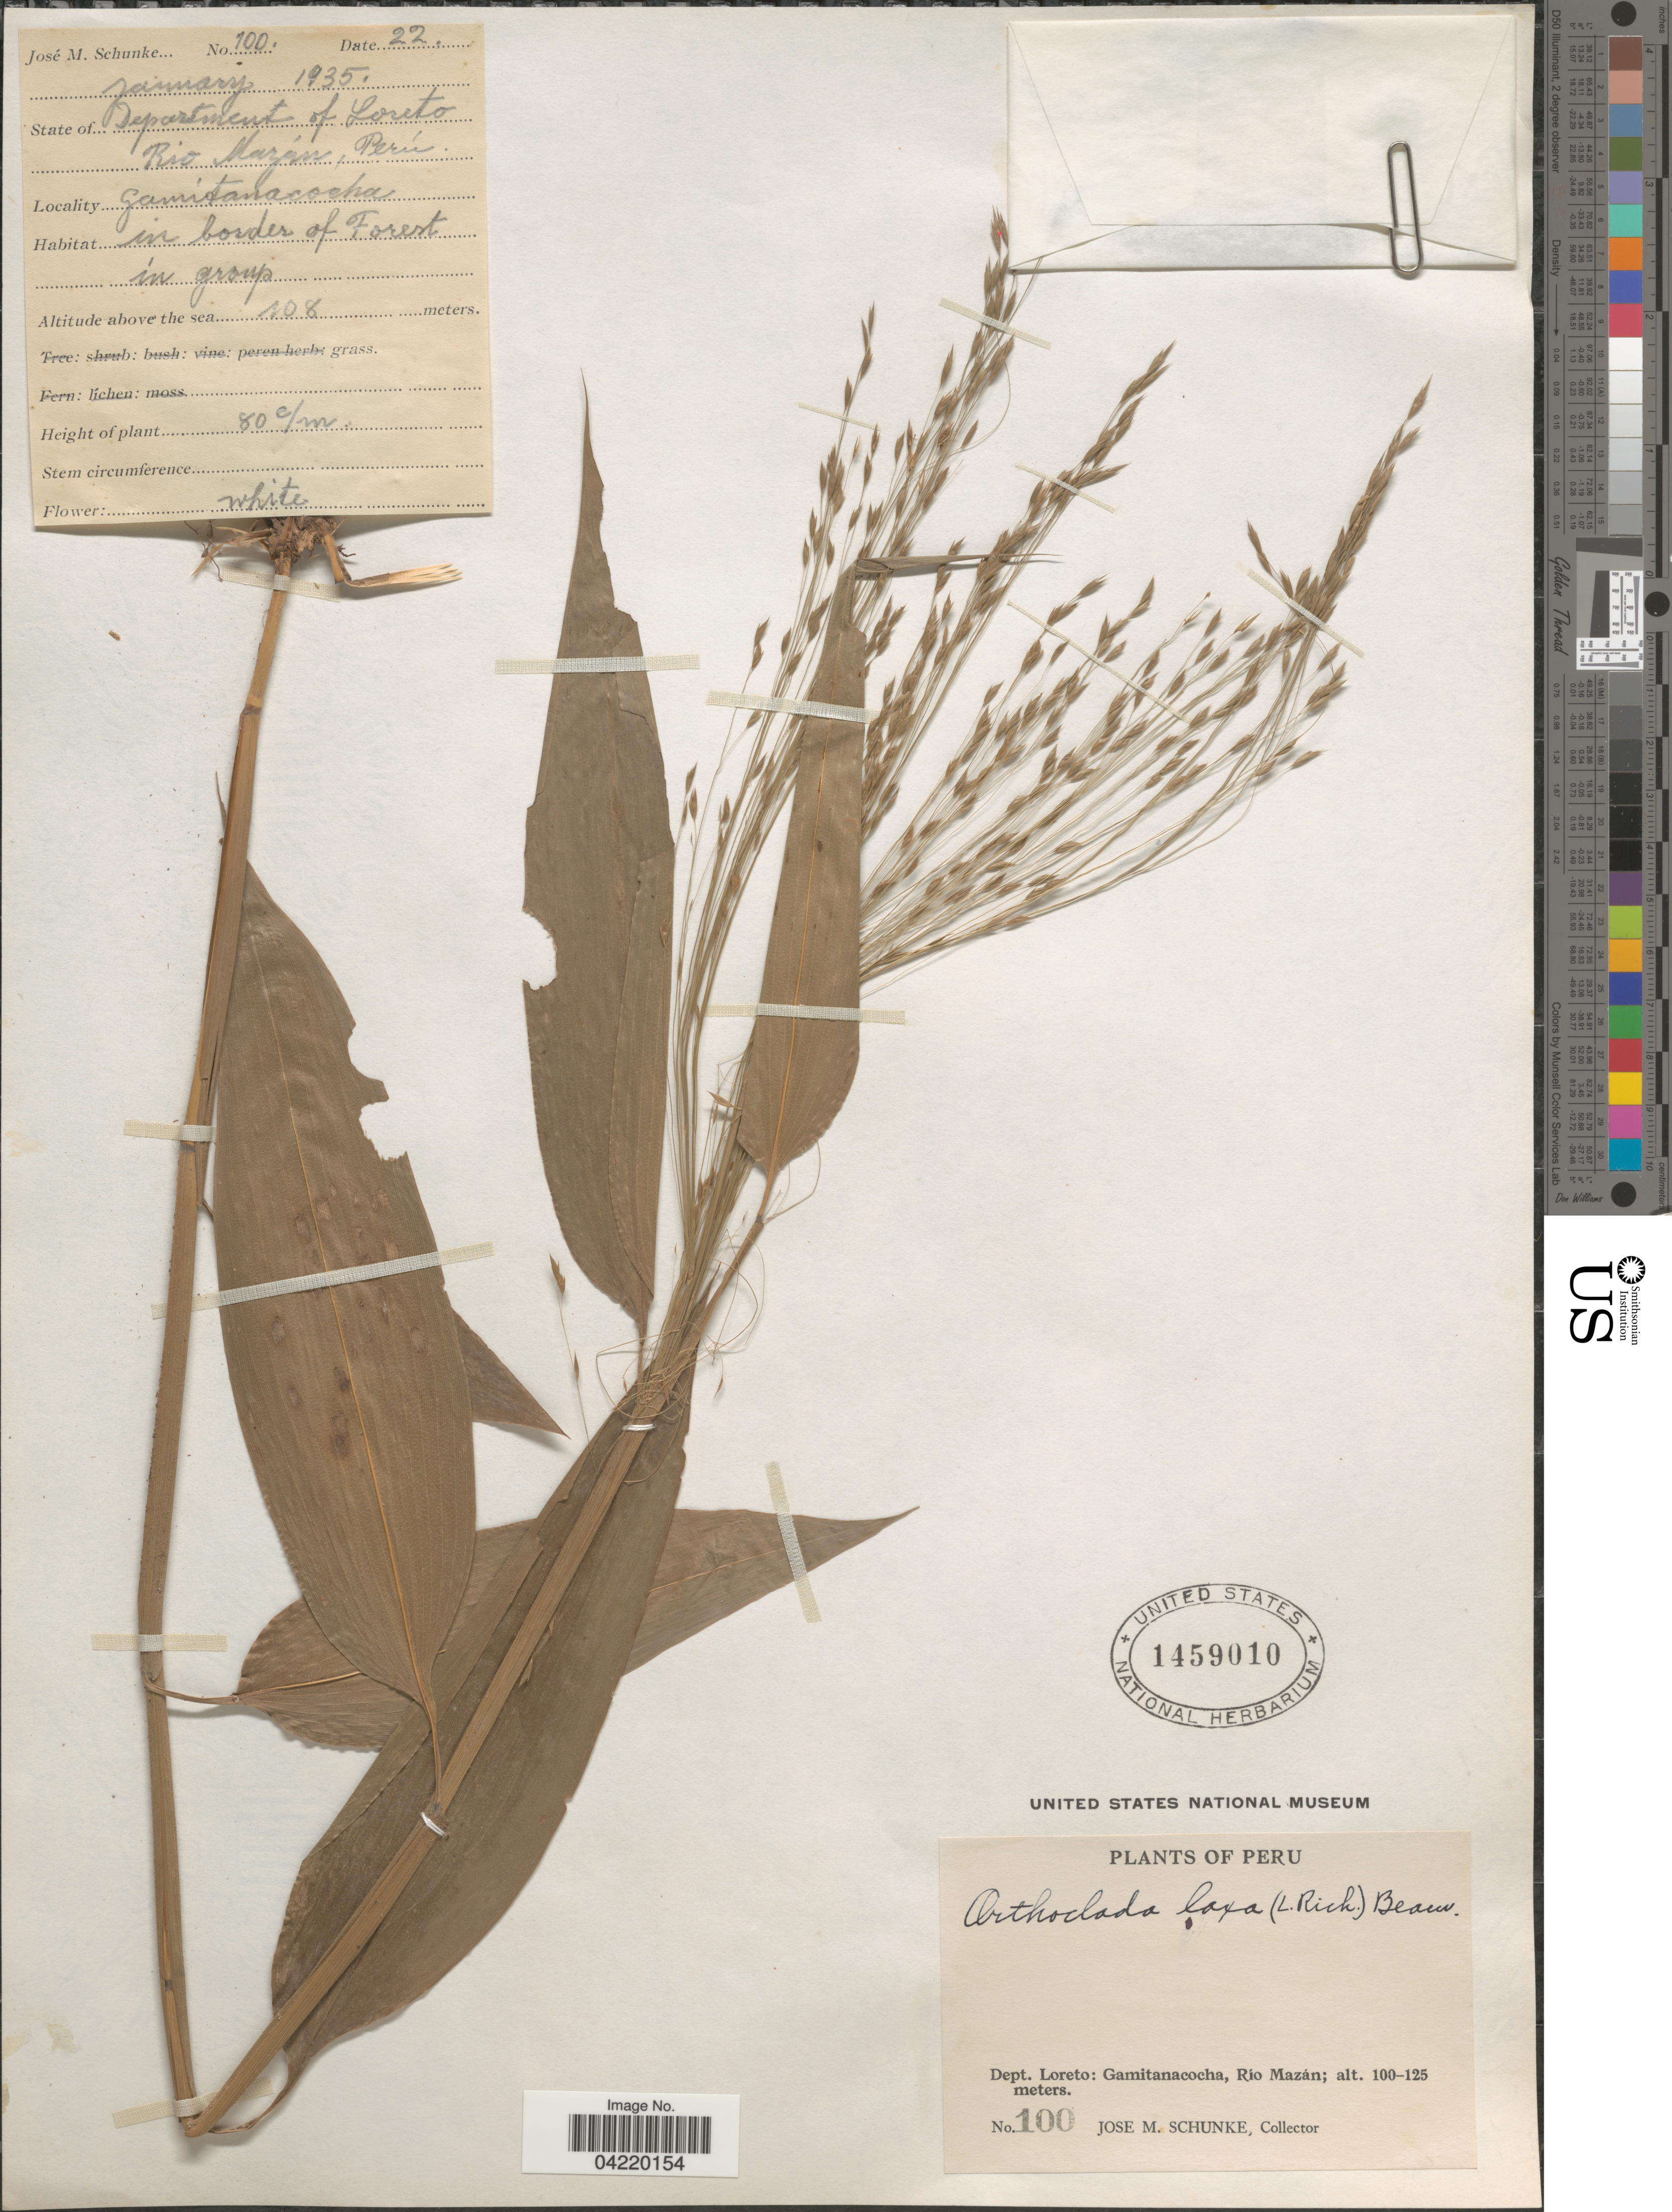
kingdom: Plantae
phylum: Tracheophyta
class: Liliopsida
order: Poales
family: Poaceae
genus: Orthoclada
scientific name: Orthoclada laxa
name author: P. Beauv.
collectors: J. M. Schunke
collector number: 100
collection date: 1935-01-22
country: Peru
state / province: Loreto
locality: Dept. Loreto: Gamitanacocha, Río Mazán. Department of Loreto. Rio Mazán. In borders of Forest in group.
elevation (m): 108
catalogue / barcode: US 1459010